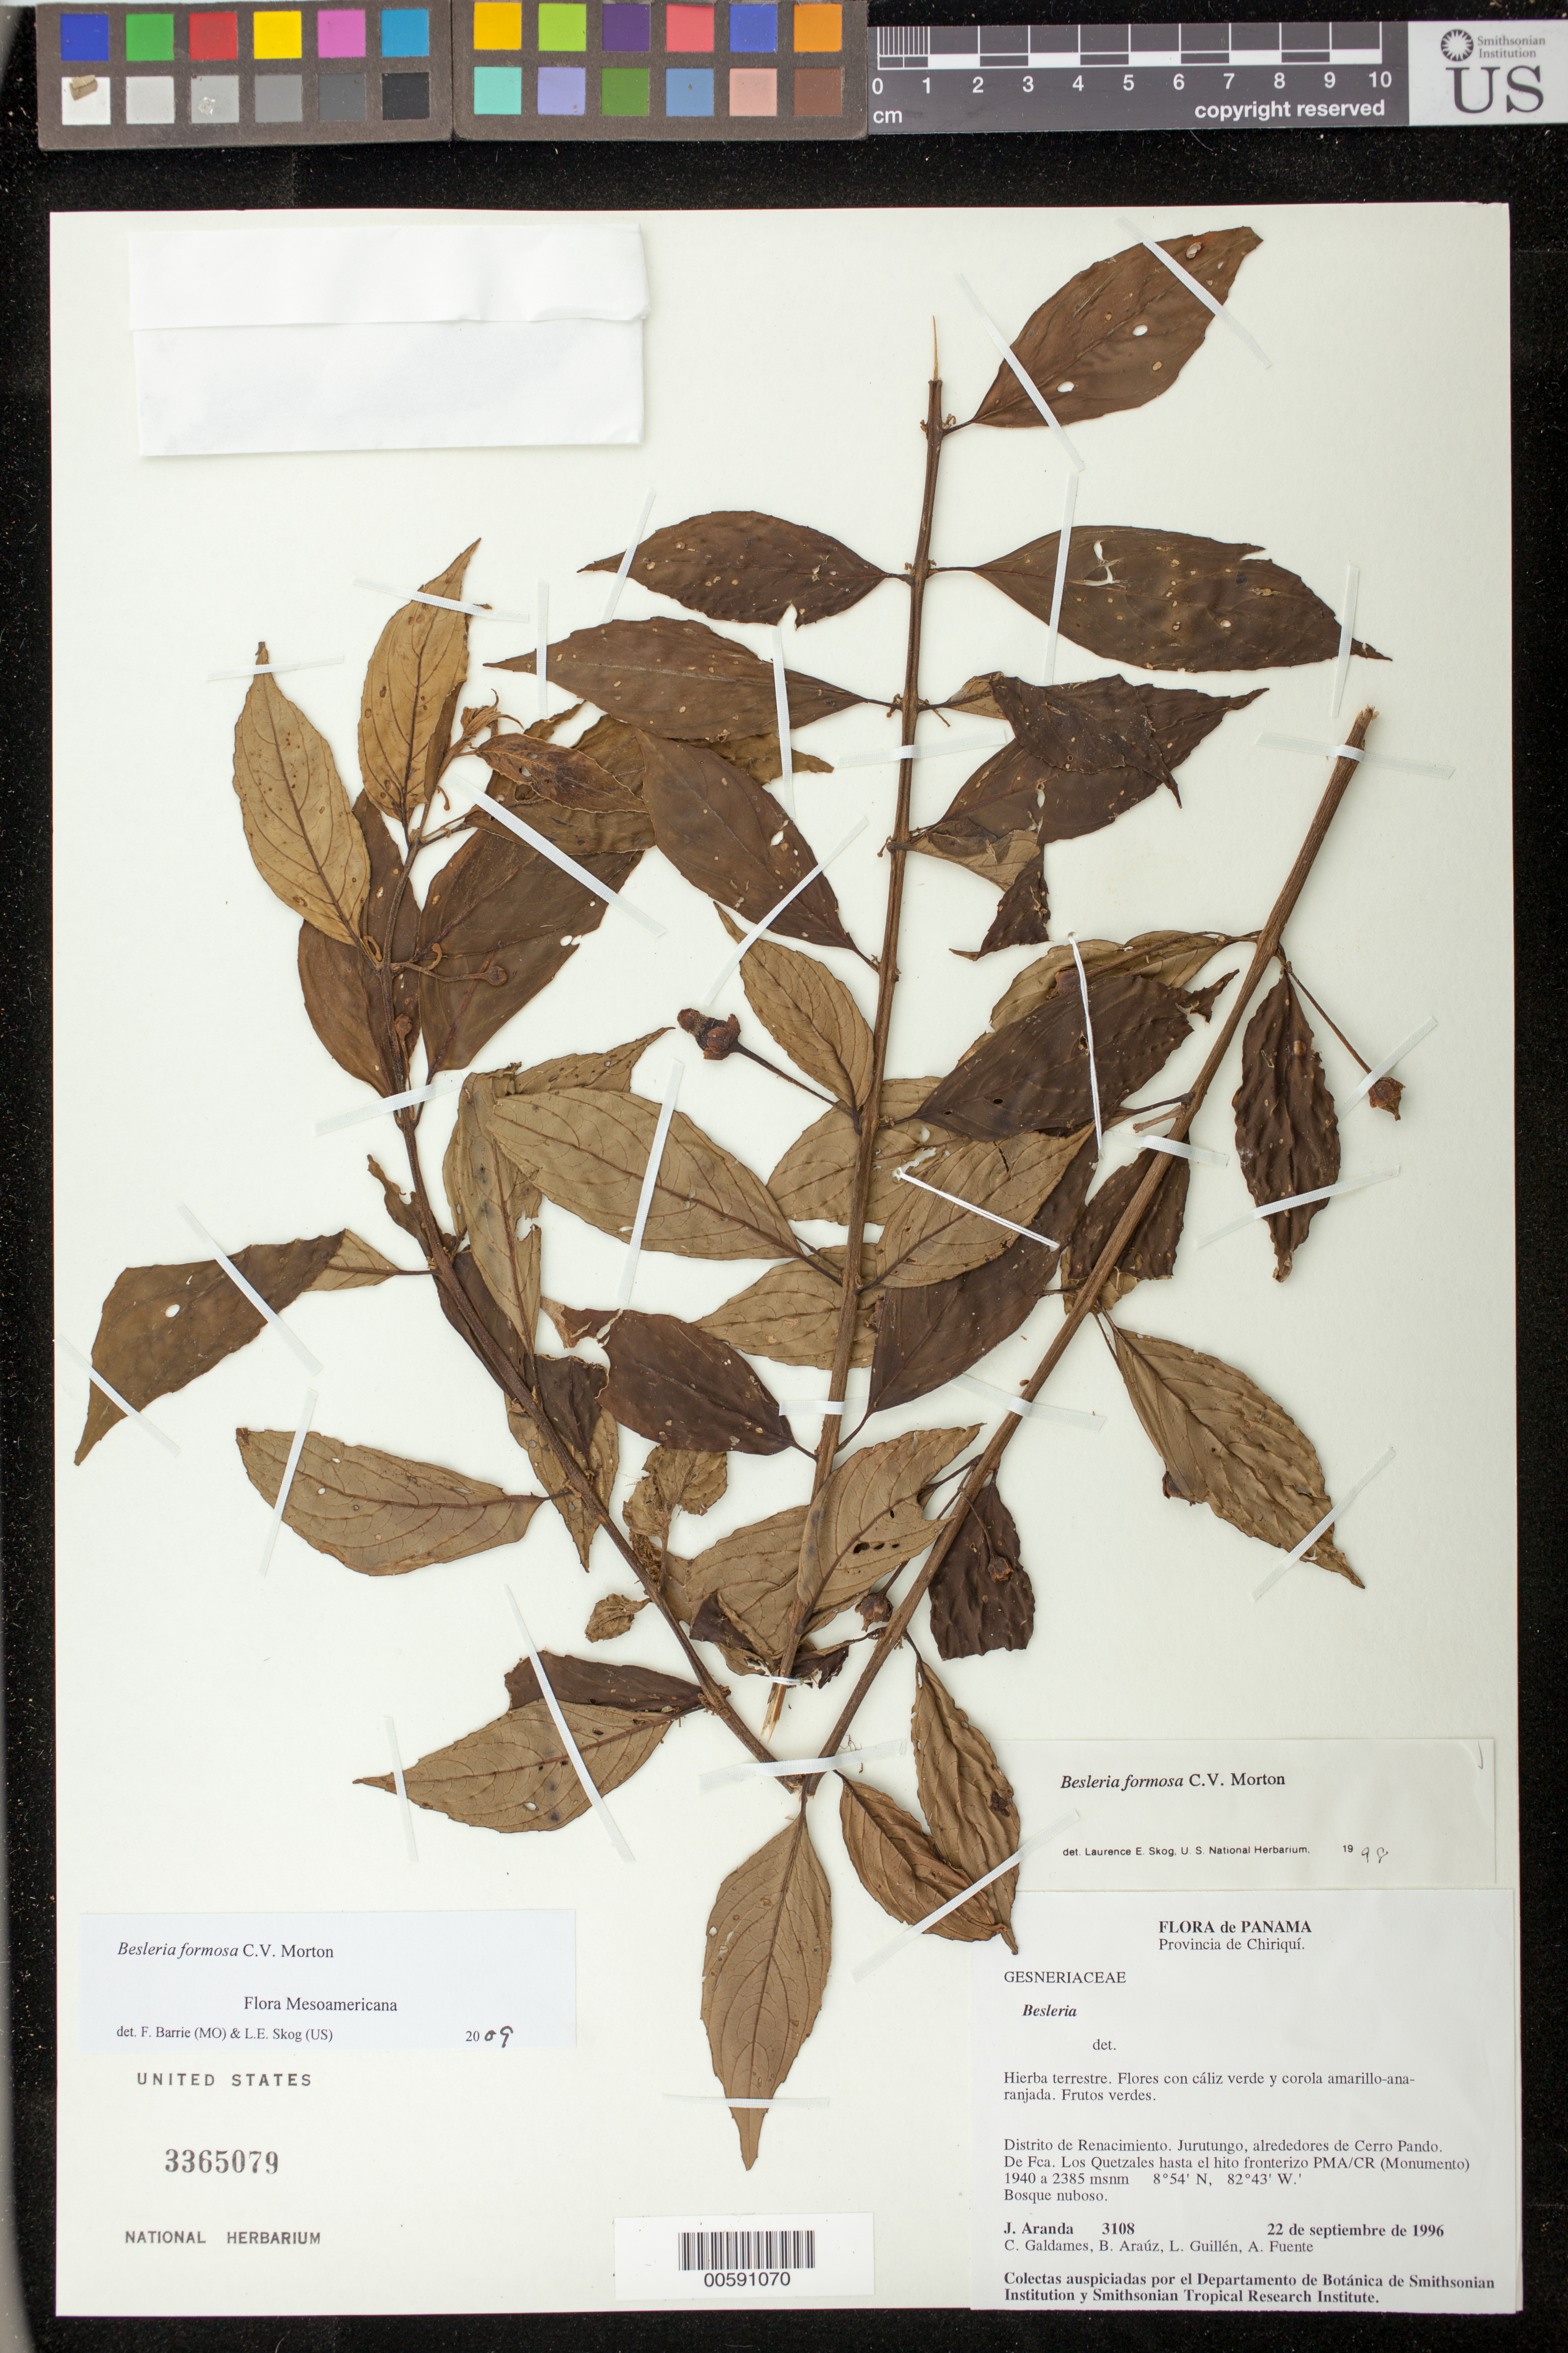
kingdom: Plantae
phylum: Tracheophyta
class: Magnoliopsida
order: Lamiales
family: Gesneriaceae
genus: Besleria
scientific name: Besleria amabilis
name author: C.V. Morton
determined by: Skog, Laurence E.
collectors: J. Aranda, C. Galdames, B. Araúz, L. Guillén & A. Fuentes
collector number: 3108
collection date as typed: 22 Sep 1996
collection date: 1996-09-22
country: Panama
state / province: Chiriquí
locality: Distrito de Renacimiento; Jurutungo, alrededores de Cerro Pando; de Fca. Los Quetzales hasta el hito fronterizo PMA/CR (Monumento)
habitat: Bosque nuboso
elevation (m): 1940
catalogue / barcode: US 3365079